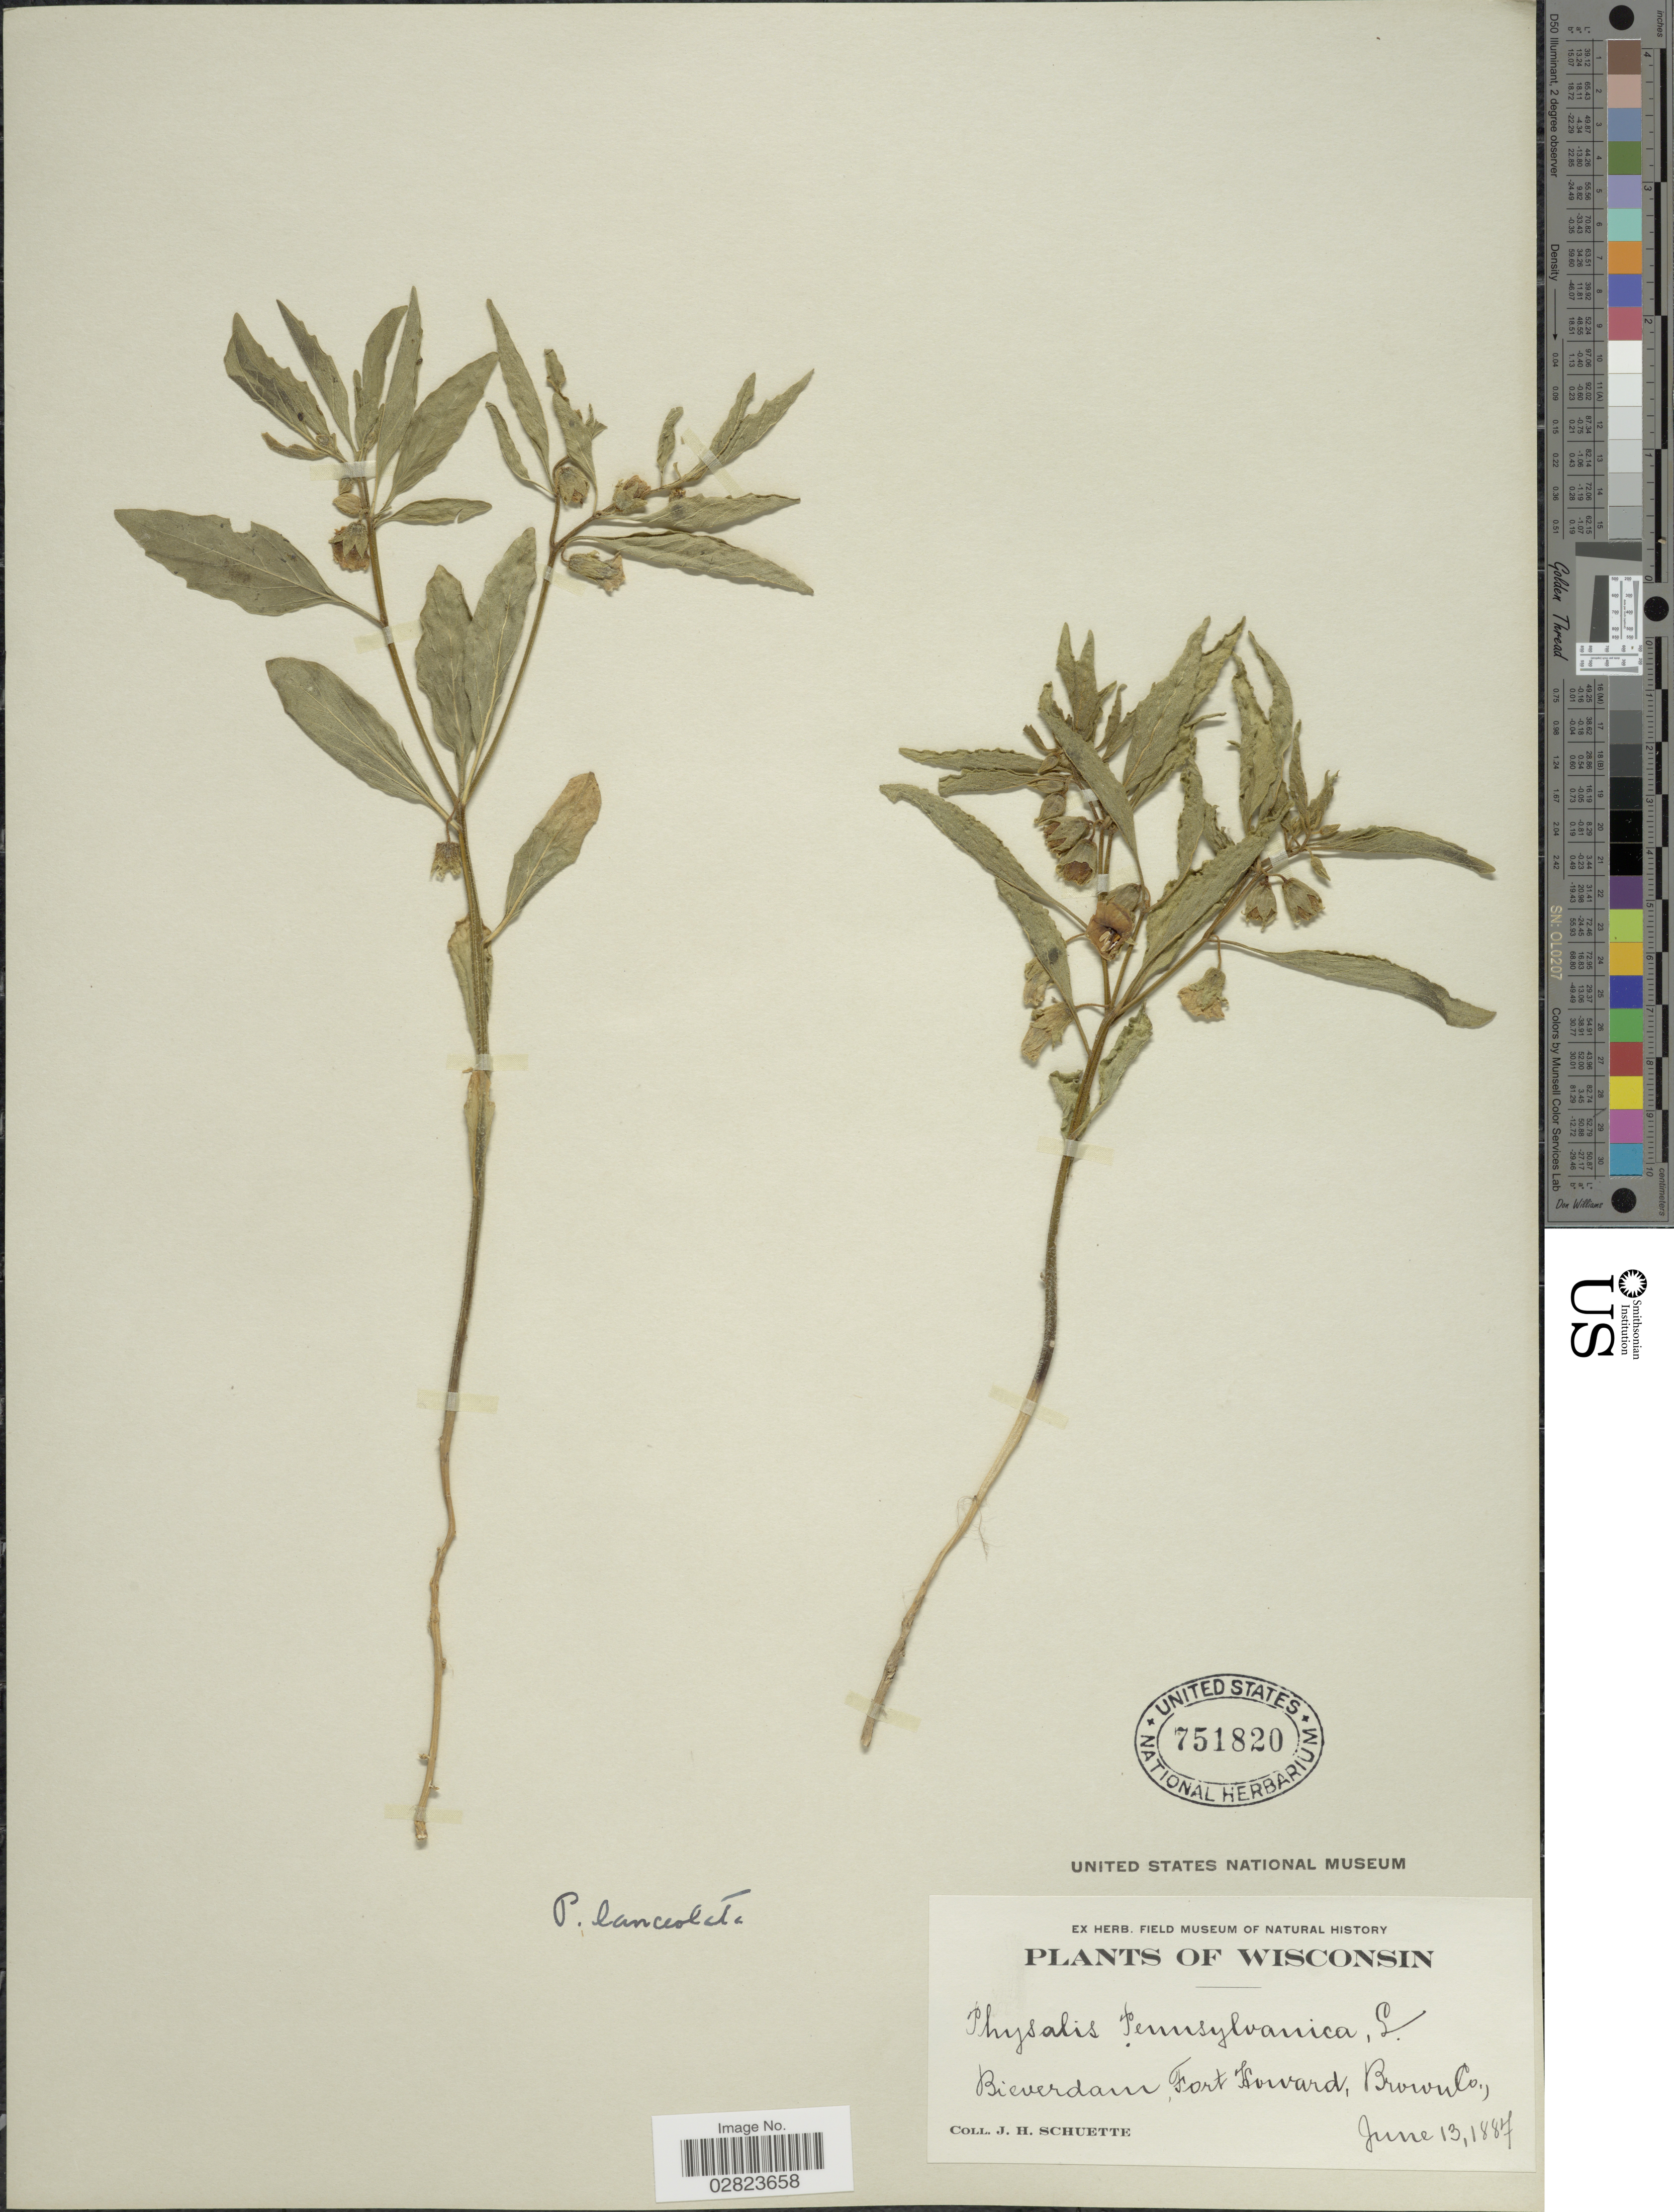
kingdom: Plantae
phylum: Tracheophyta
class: Magnoliopsida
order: Solanales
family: Solanaceae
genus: Physalis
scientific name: Physalis lanceolata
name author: Michx.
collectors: J. H. Schuette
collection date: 1887-06-13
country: United States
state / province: Wisconsin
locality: Bieverdam, Fort Howard, Brown Co.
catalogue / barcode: US 751820